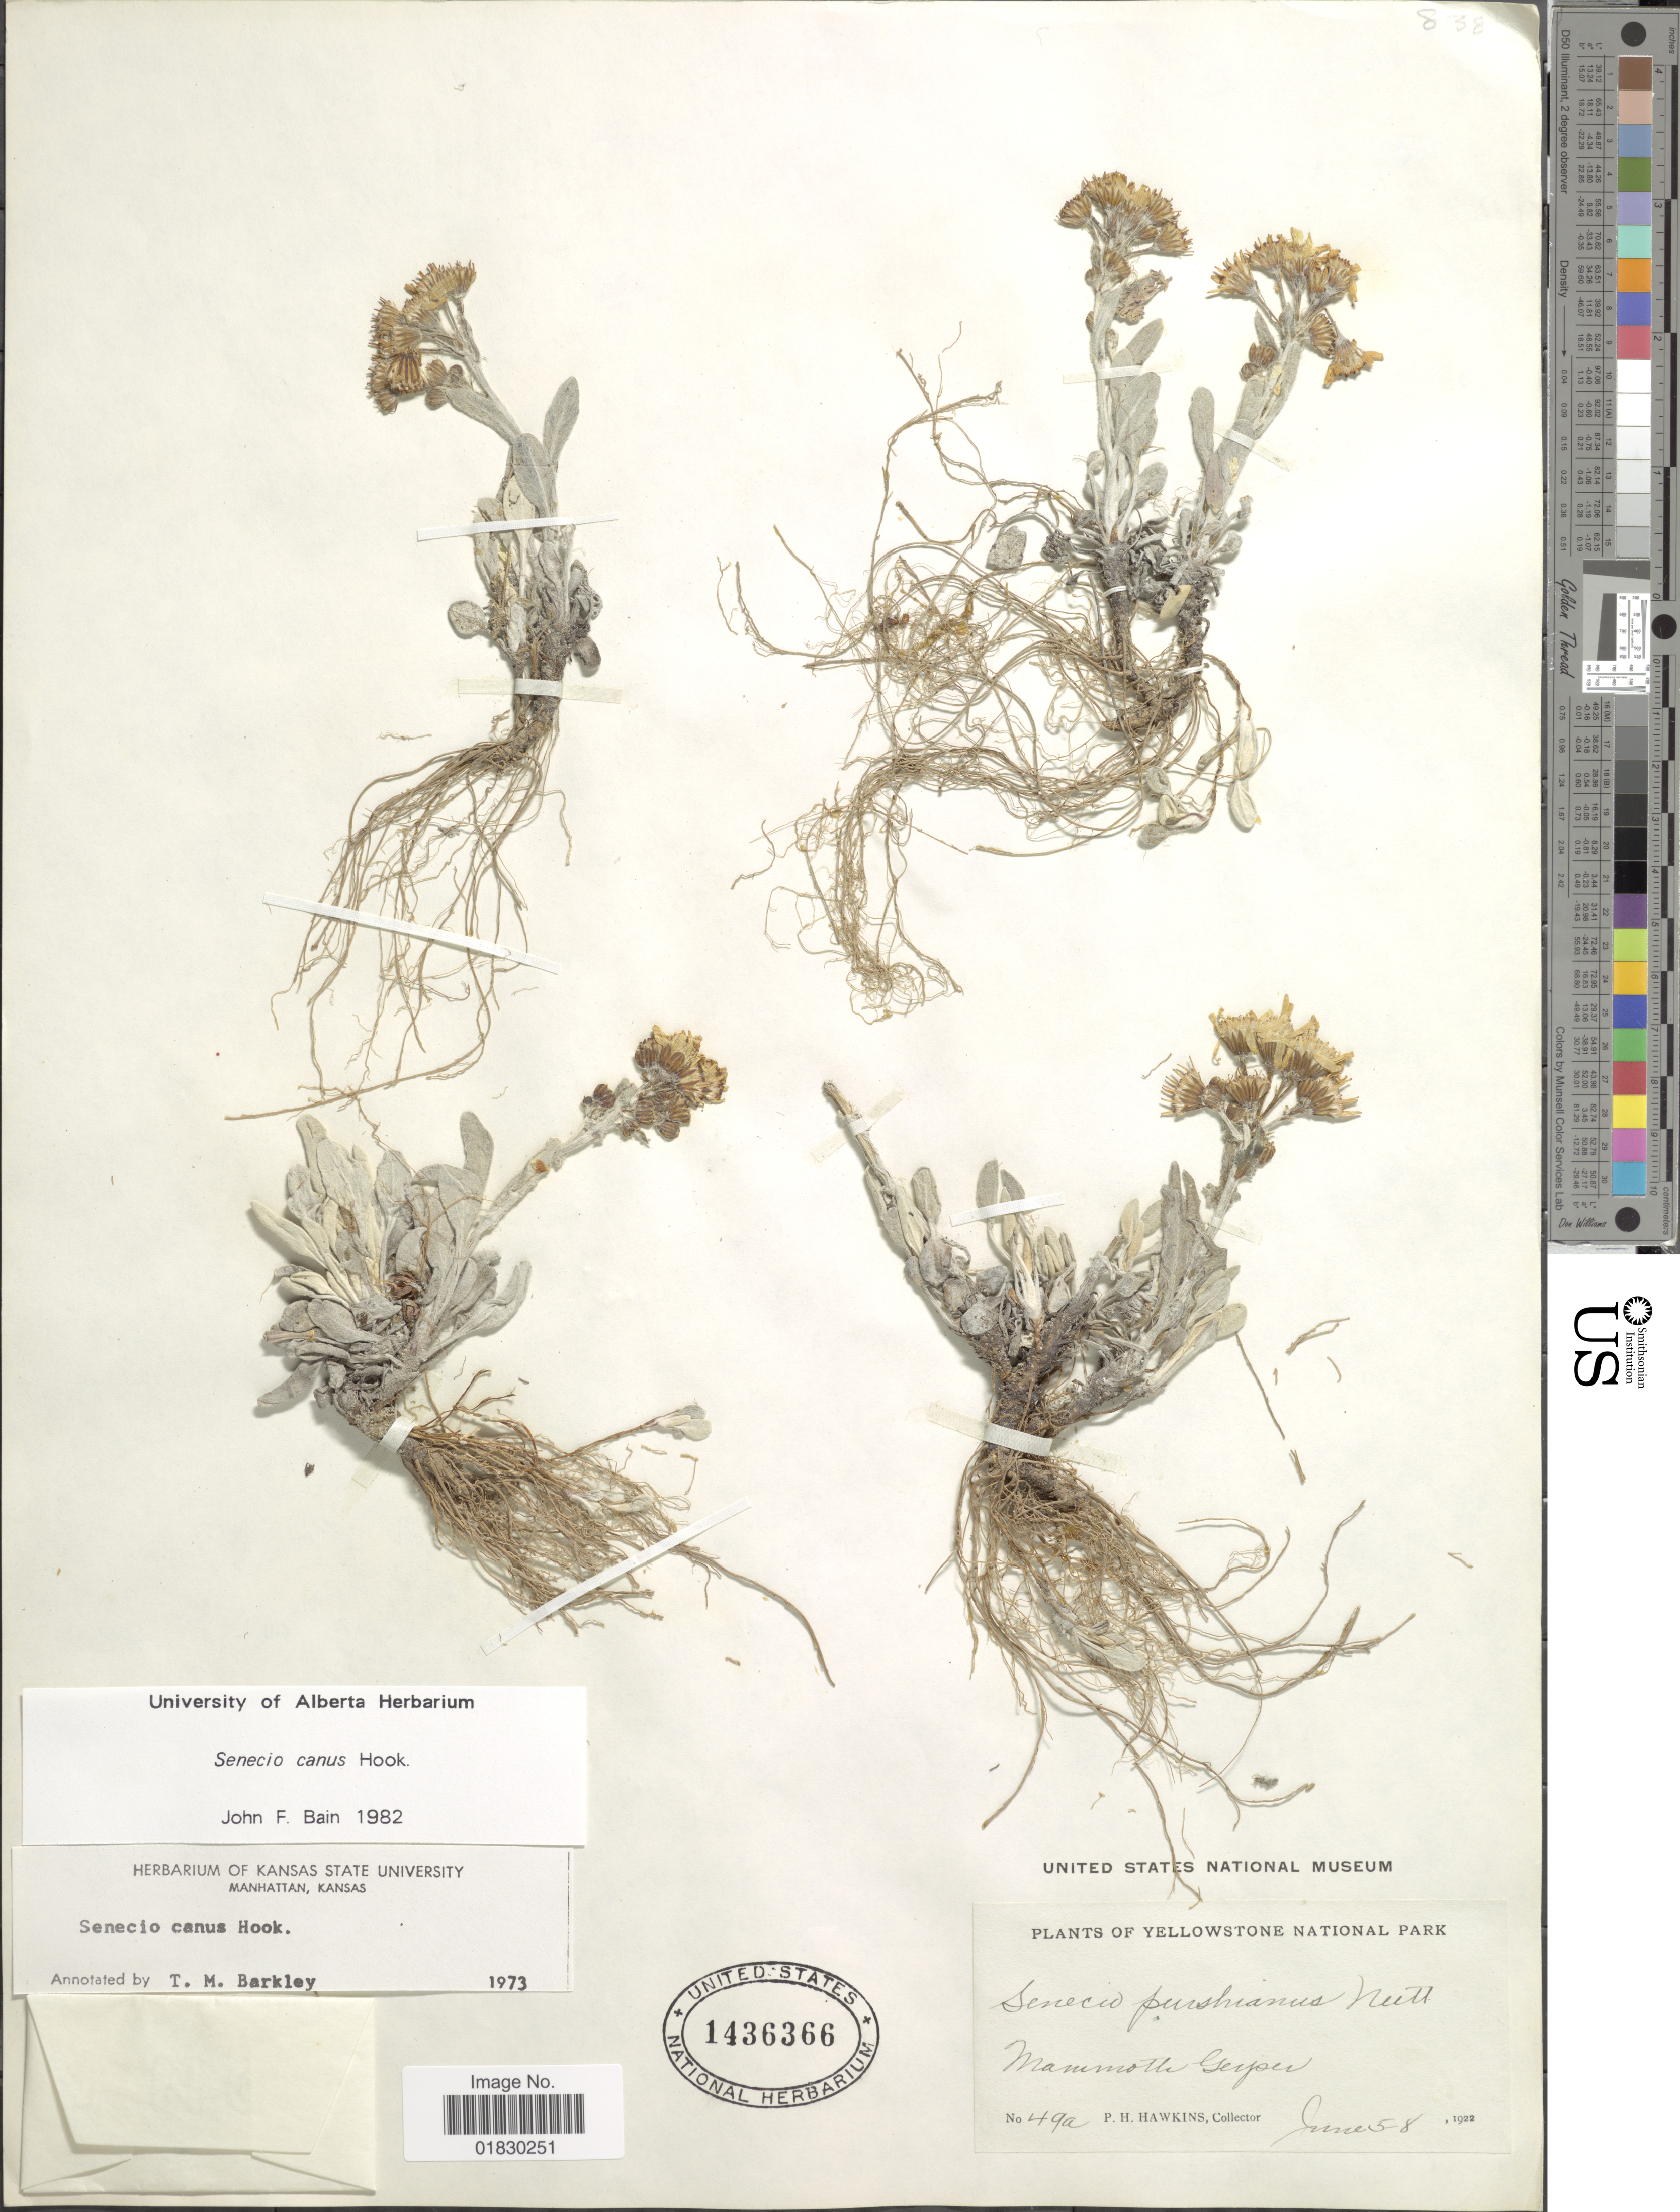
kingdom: Plantae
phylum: Tracheophyta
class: Magnoliopsida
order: Asterales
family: Asteraceae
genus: Packera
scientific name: Packera cana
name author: (Hook.) W.A. Weber & Á. Löve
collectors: P. Hawkins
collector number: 49a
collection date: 1922-06-05/1922-06-08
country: United States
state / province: Wyoming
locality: Yellowstone National Park, Mammoth Geyser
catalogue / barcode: US 1436366